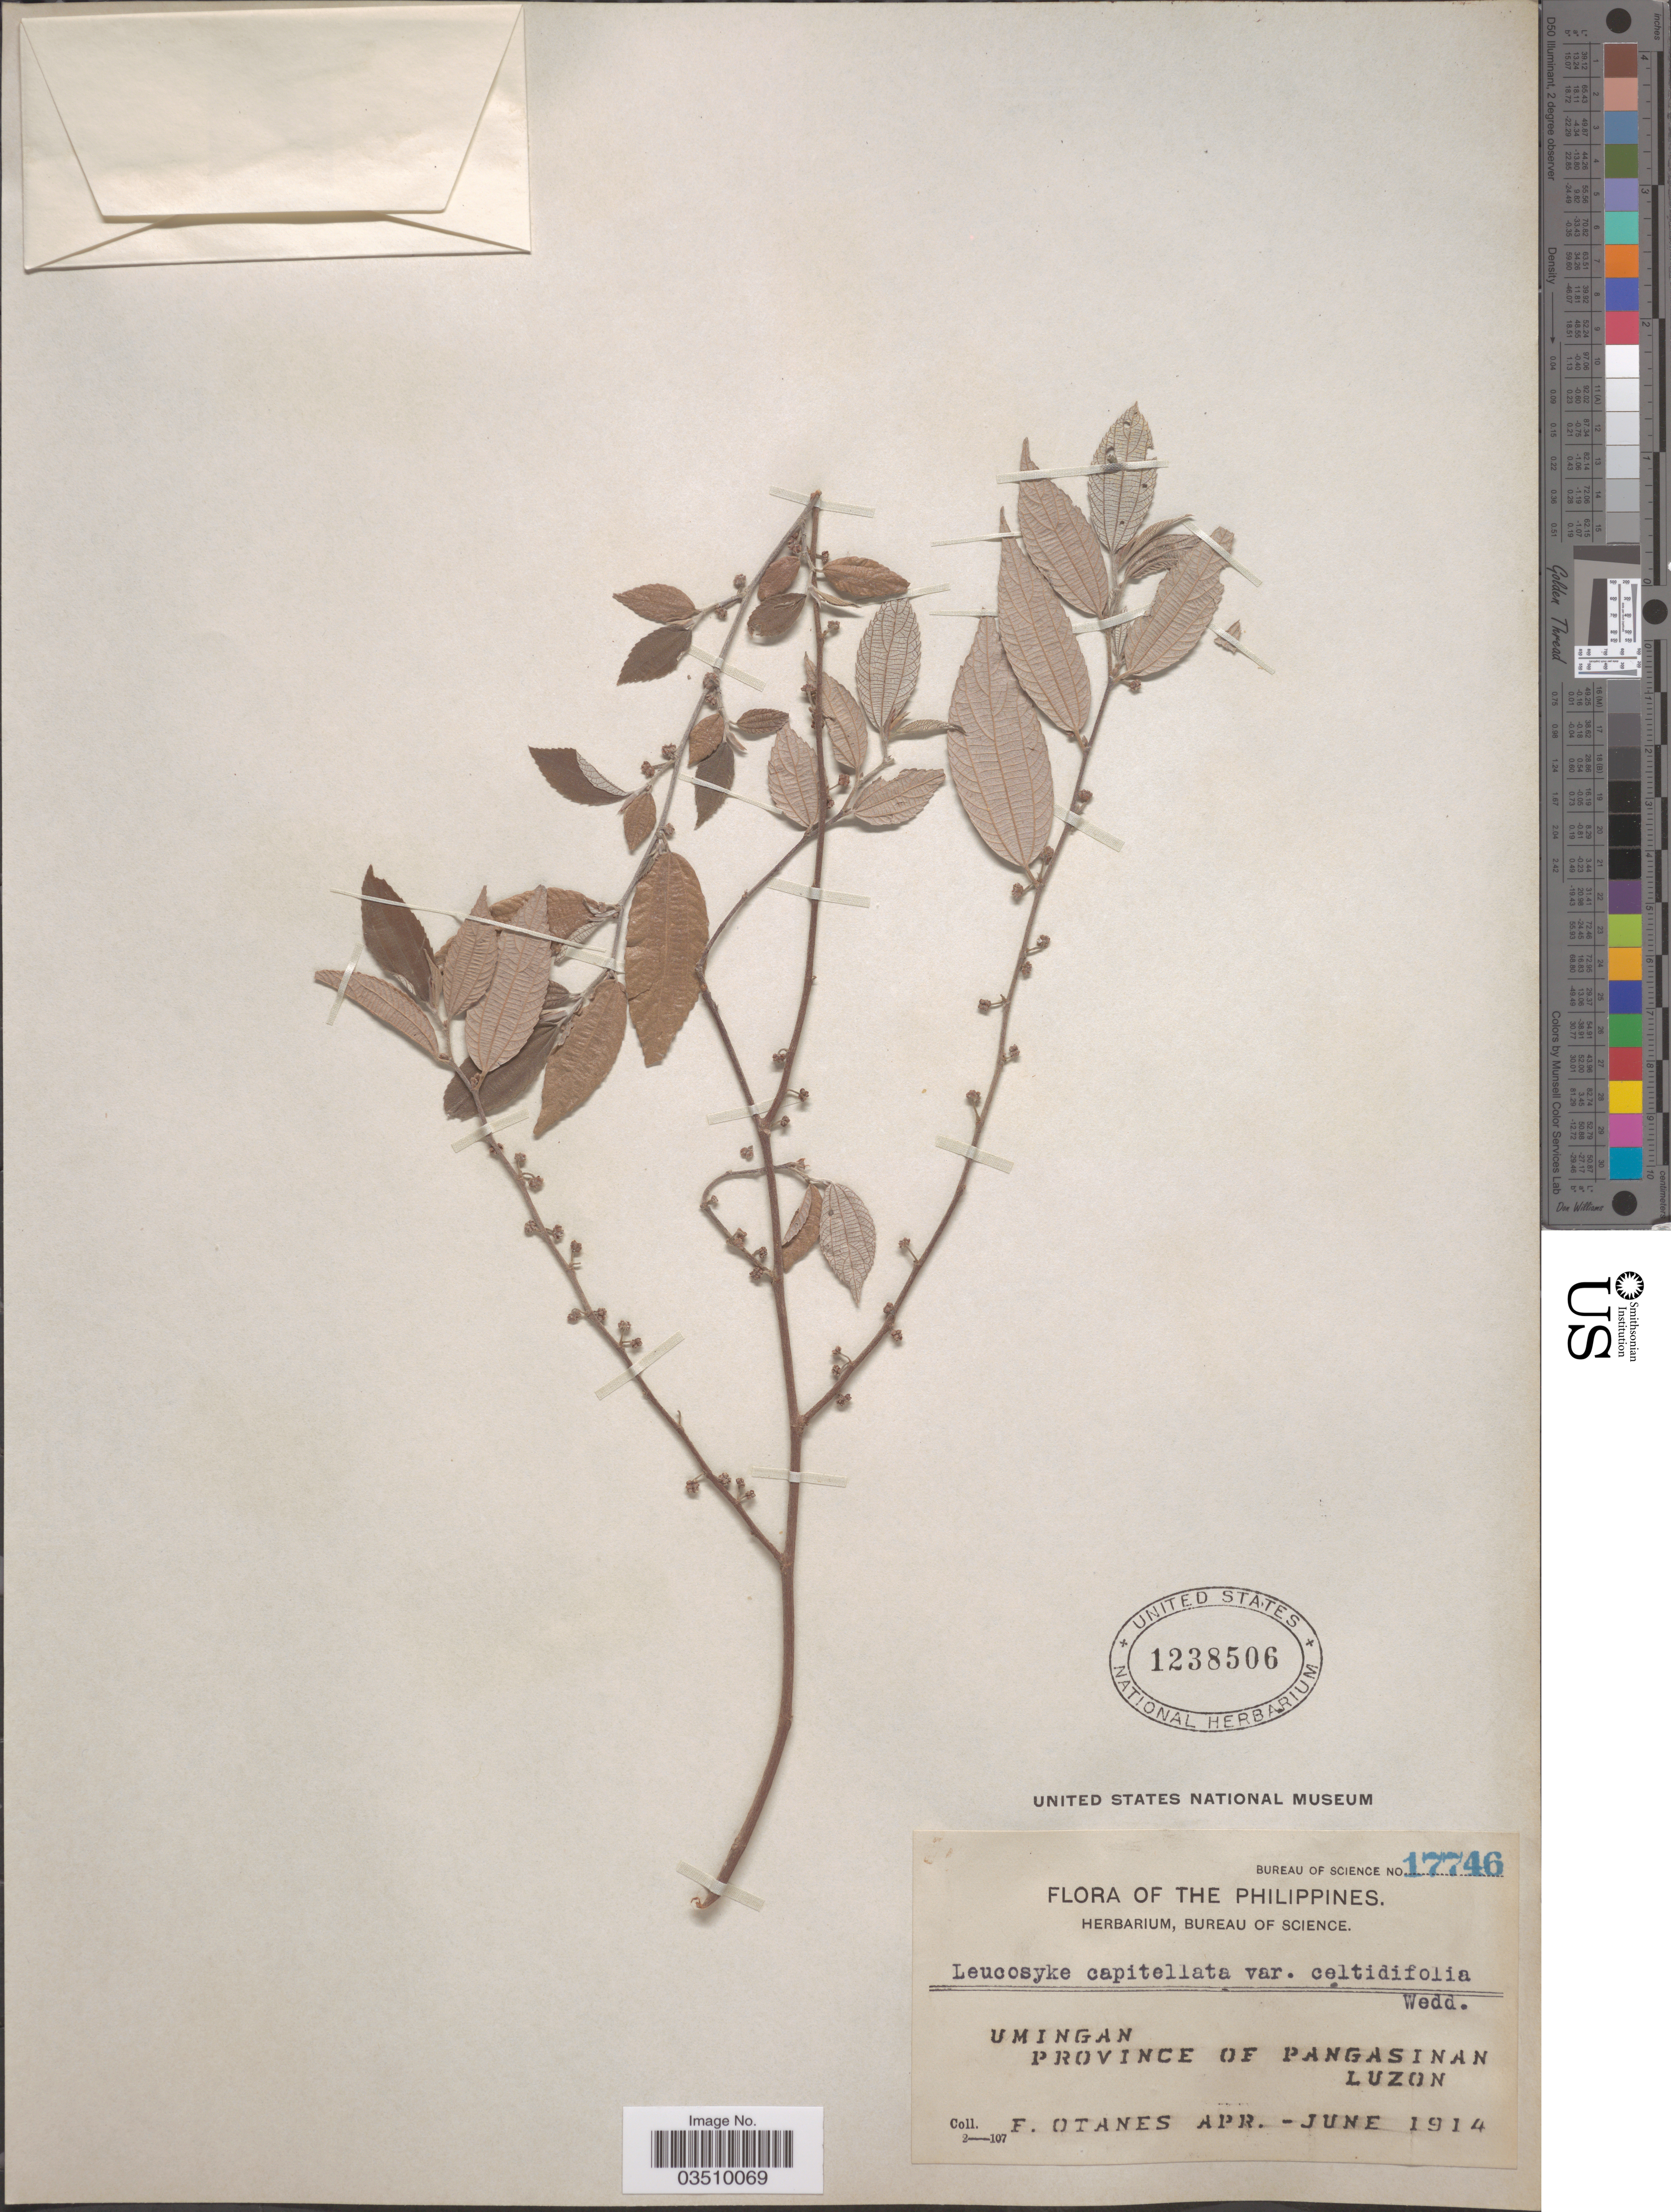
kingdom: Plantae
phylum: Tracheophyta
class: Magnoliopsida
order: Rosales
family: Urticaceae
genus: Leucosyke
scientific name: Leucosyke capitellata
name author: (Poir.) Wedd.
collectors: F. Q. Otanes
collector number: Bureau of Science 17746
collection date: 1914-04/1914-06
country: Philippines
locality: Umingan. Province of Pangasinan. Luzon.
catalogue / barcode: US 1238506